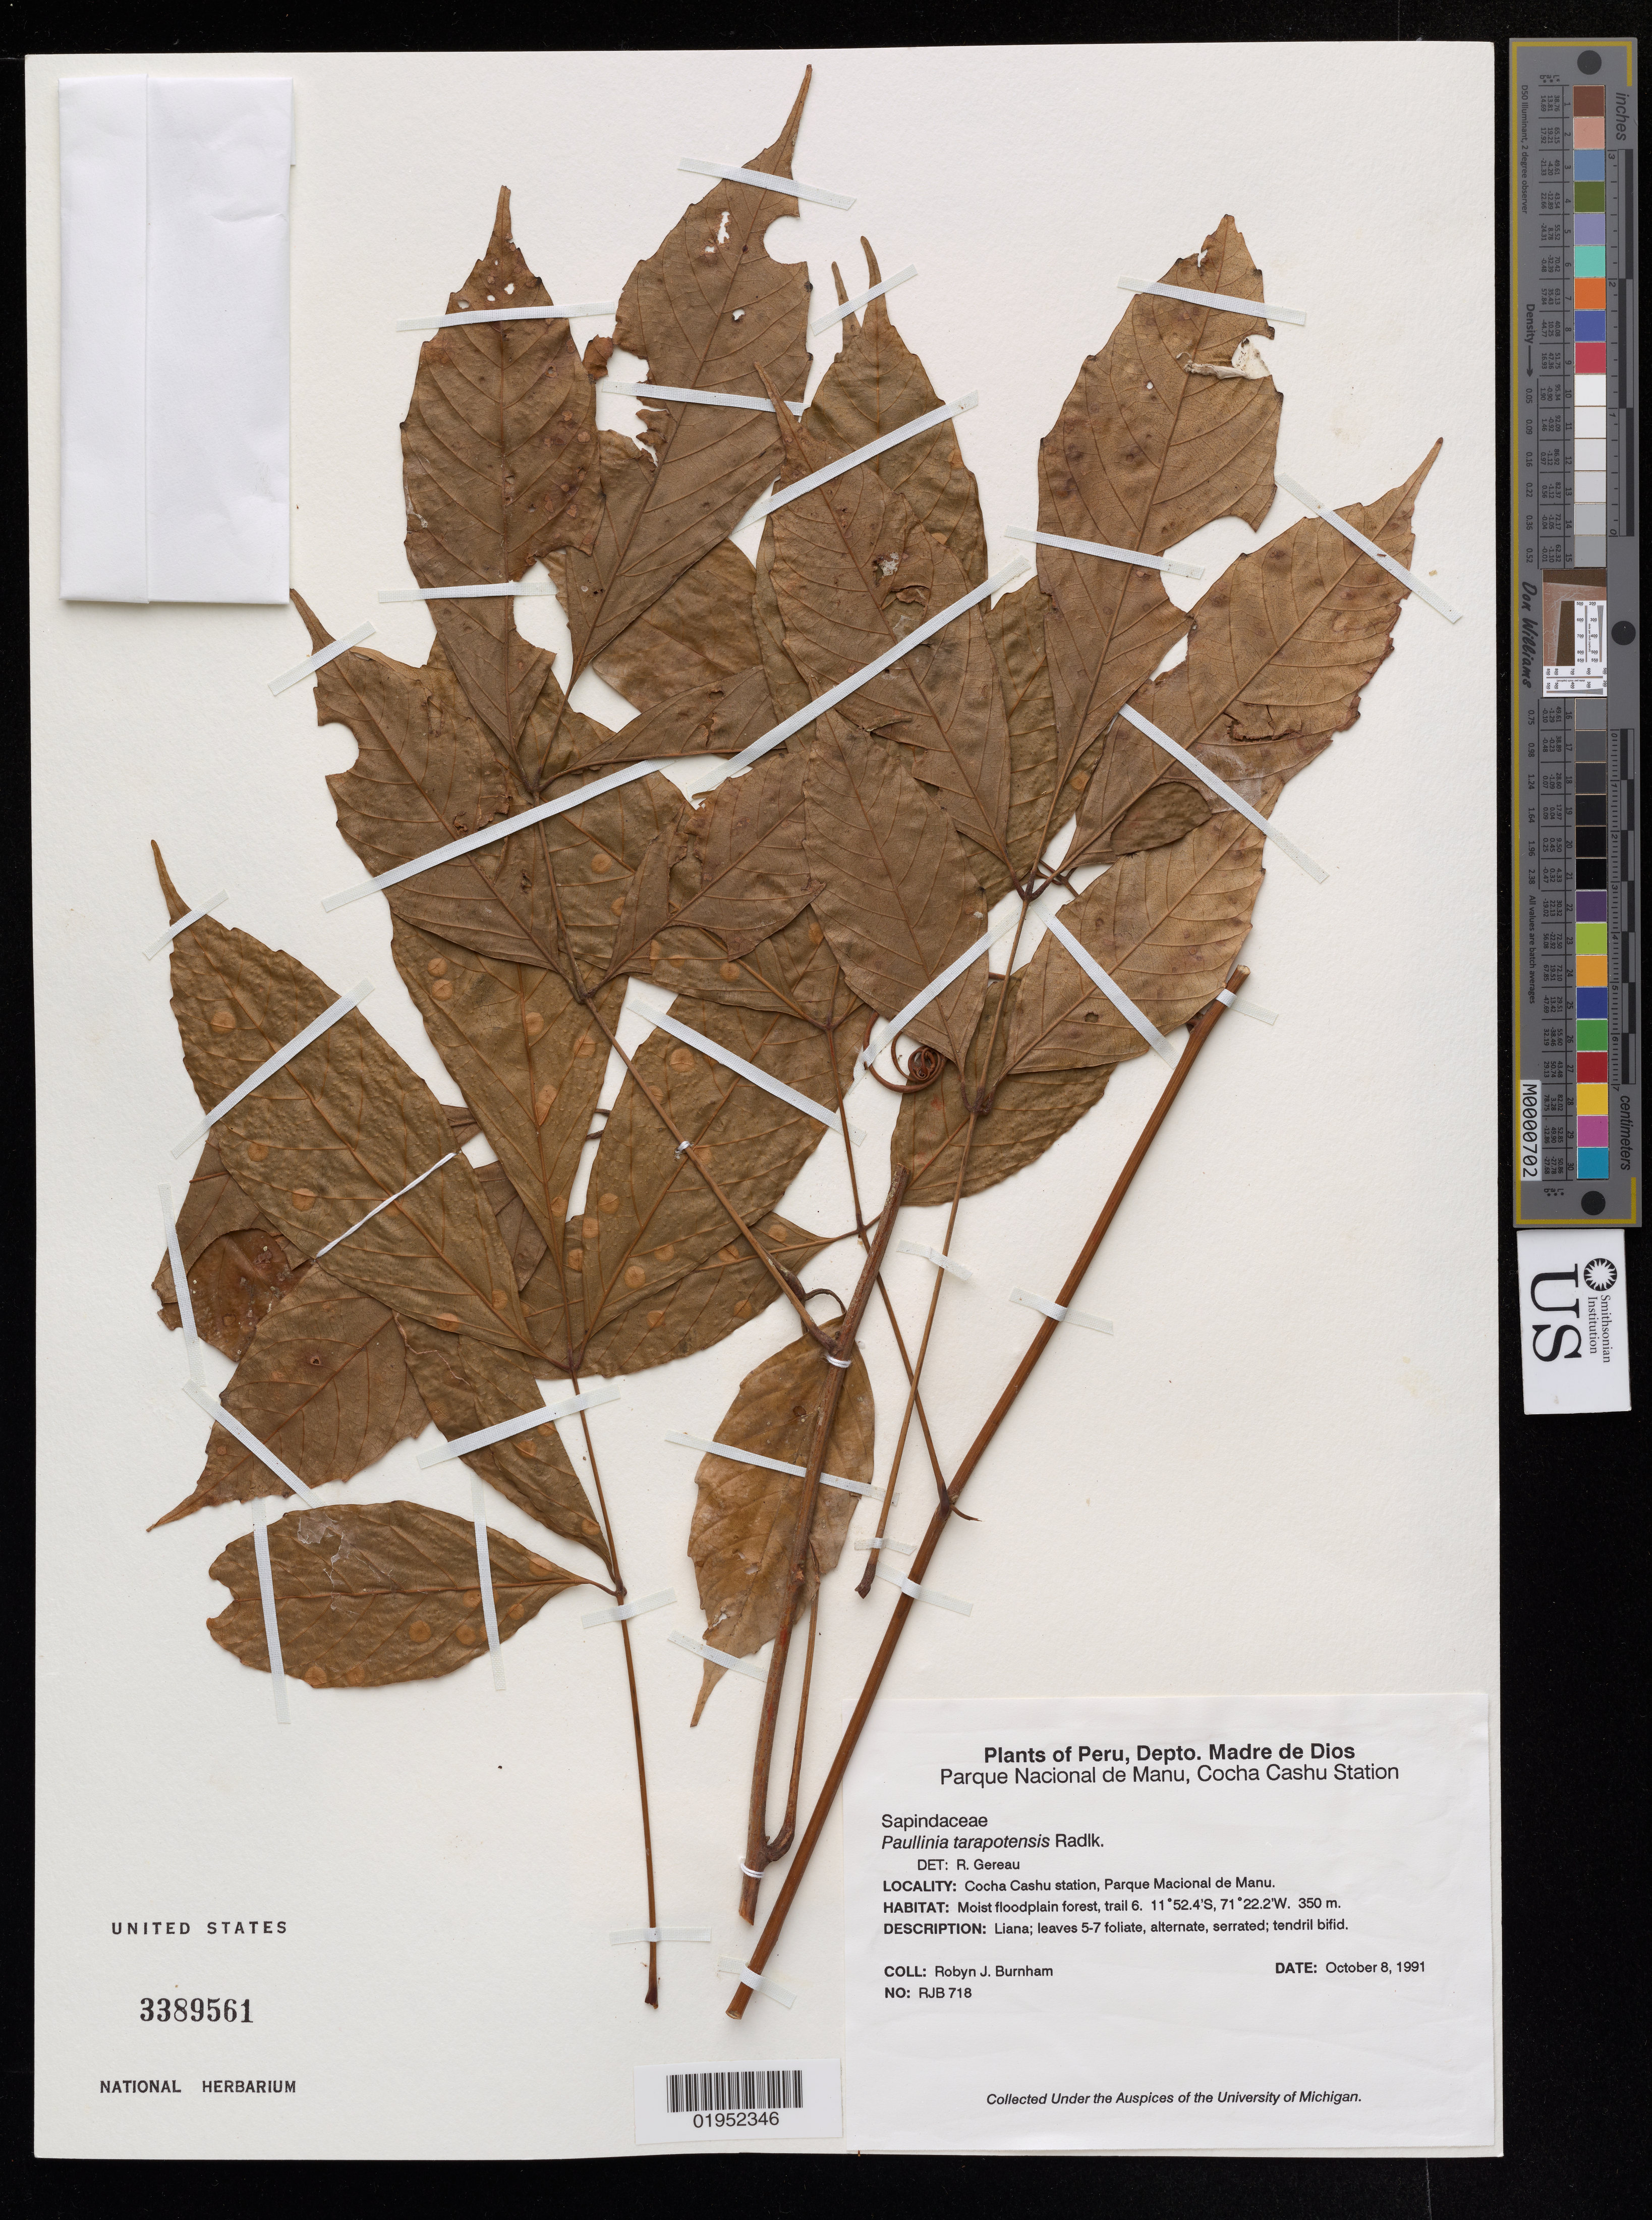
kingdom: Plantae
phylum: Tracheophyta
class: Magnoliopsida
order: Sapindales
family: Sapindaceae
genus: Paullinia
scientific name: Paullinia tarapotensis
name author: Radlk.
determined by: Gereau, R.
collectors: R. J. Burnham & P. Nuñez V.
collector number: RJB 718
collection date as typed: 17 Oct 1991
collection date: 1991-10-17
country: Peru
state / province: Madre de Dios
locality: Parque Nacional de Manu, Cocha Cashu Station. Across river from station: ravine plot 2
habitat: Moist floodplain forest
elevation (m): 350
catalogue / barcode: US 3389561